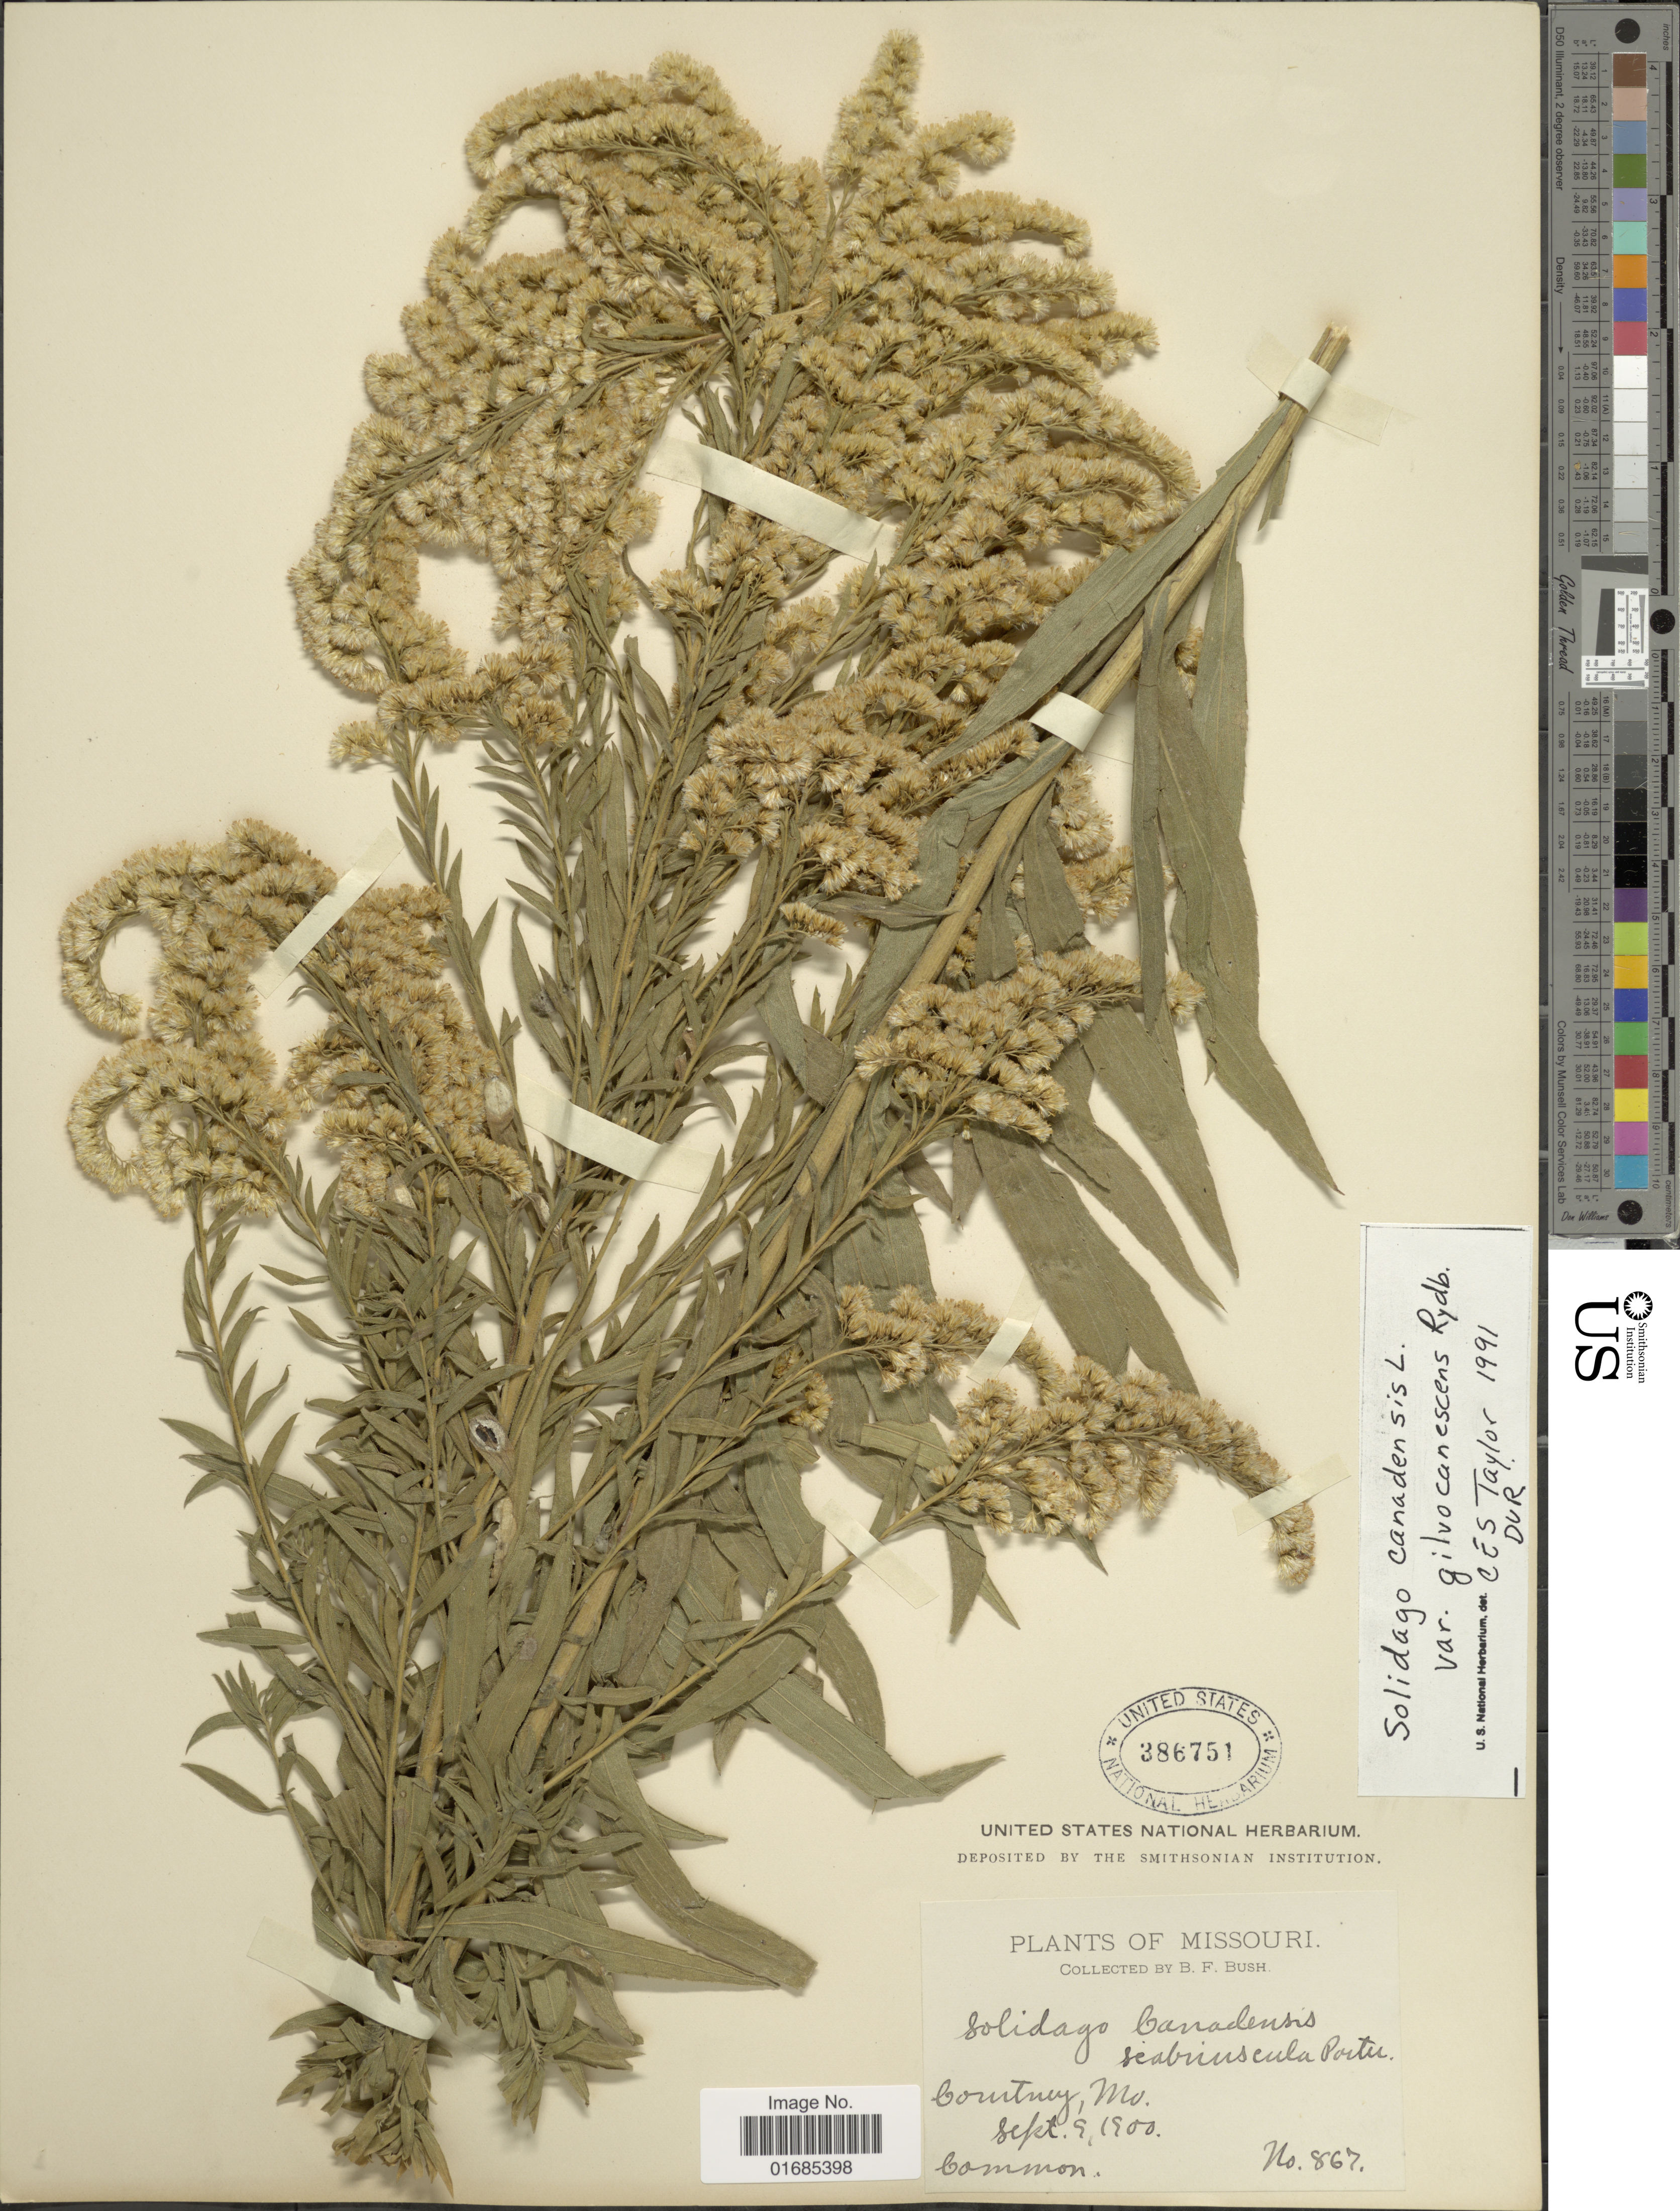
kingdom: Plantae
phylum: Tracheophyta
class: Magnoliopsida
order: Asterales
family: Asteraceae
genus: Solidago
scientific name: Solidago canadensis var. gilvocanescens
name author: Rydb.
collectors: B. F. Bush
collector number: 867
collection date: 1900-09-09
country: United States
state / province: Missouri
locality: Courtney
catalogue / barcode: US 386751